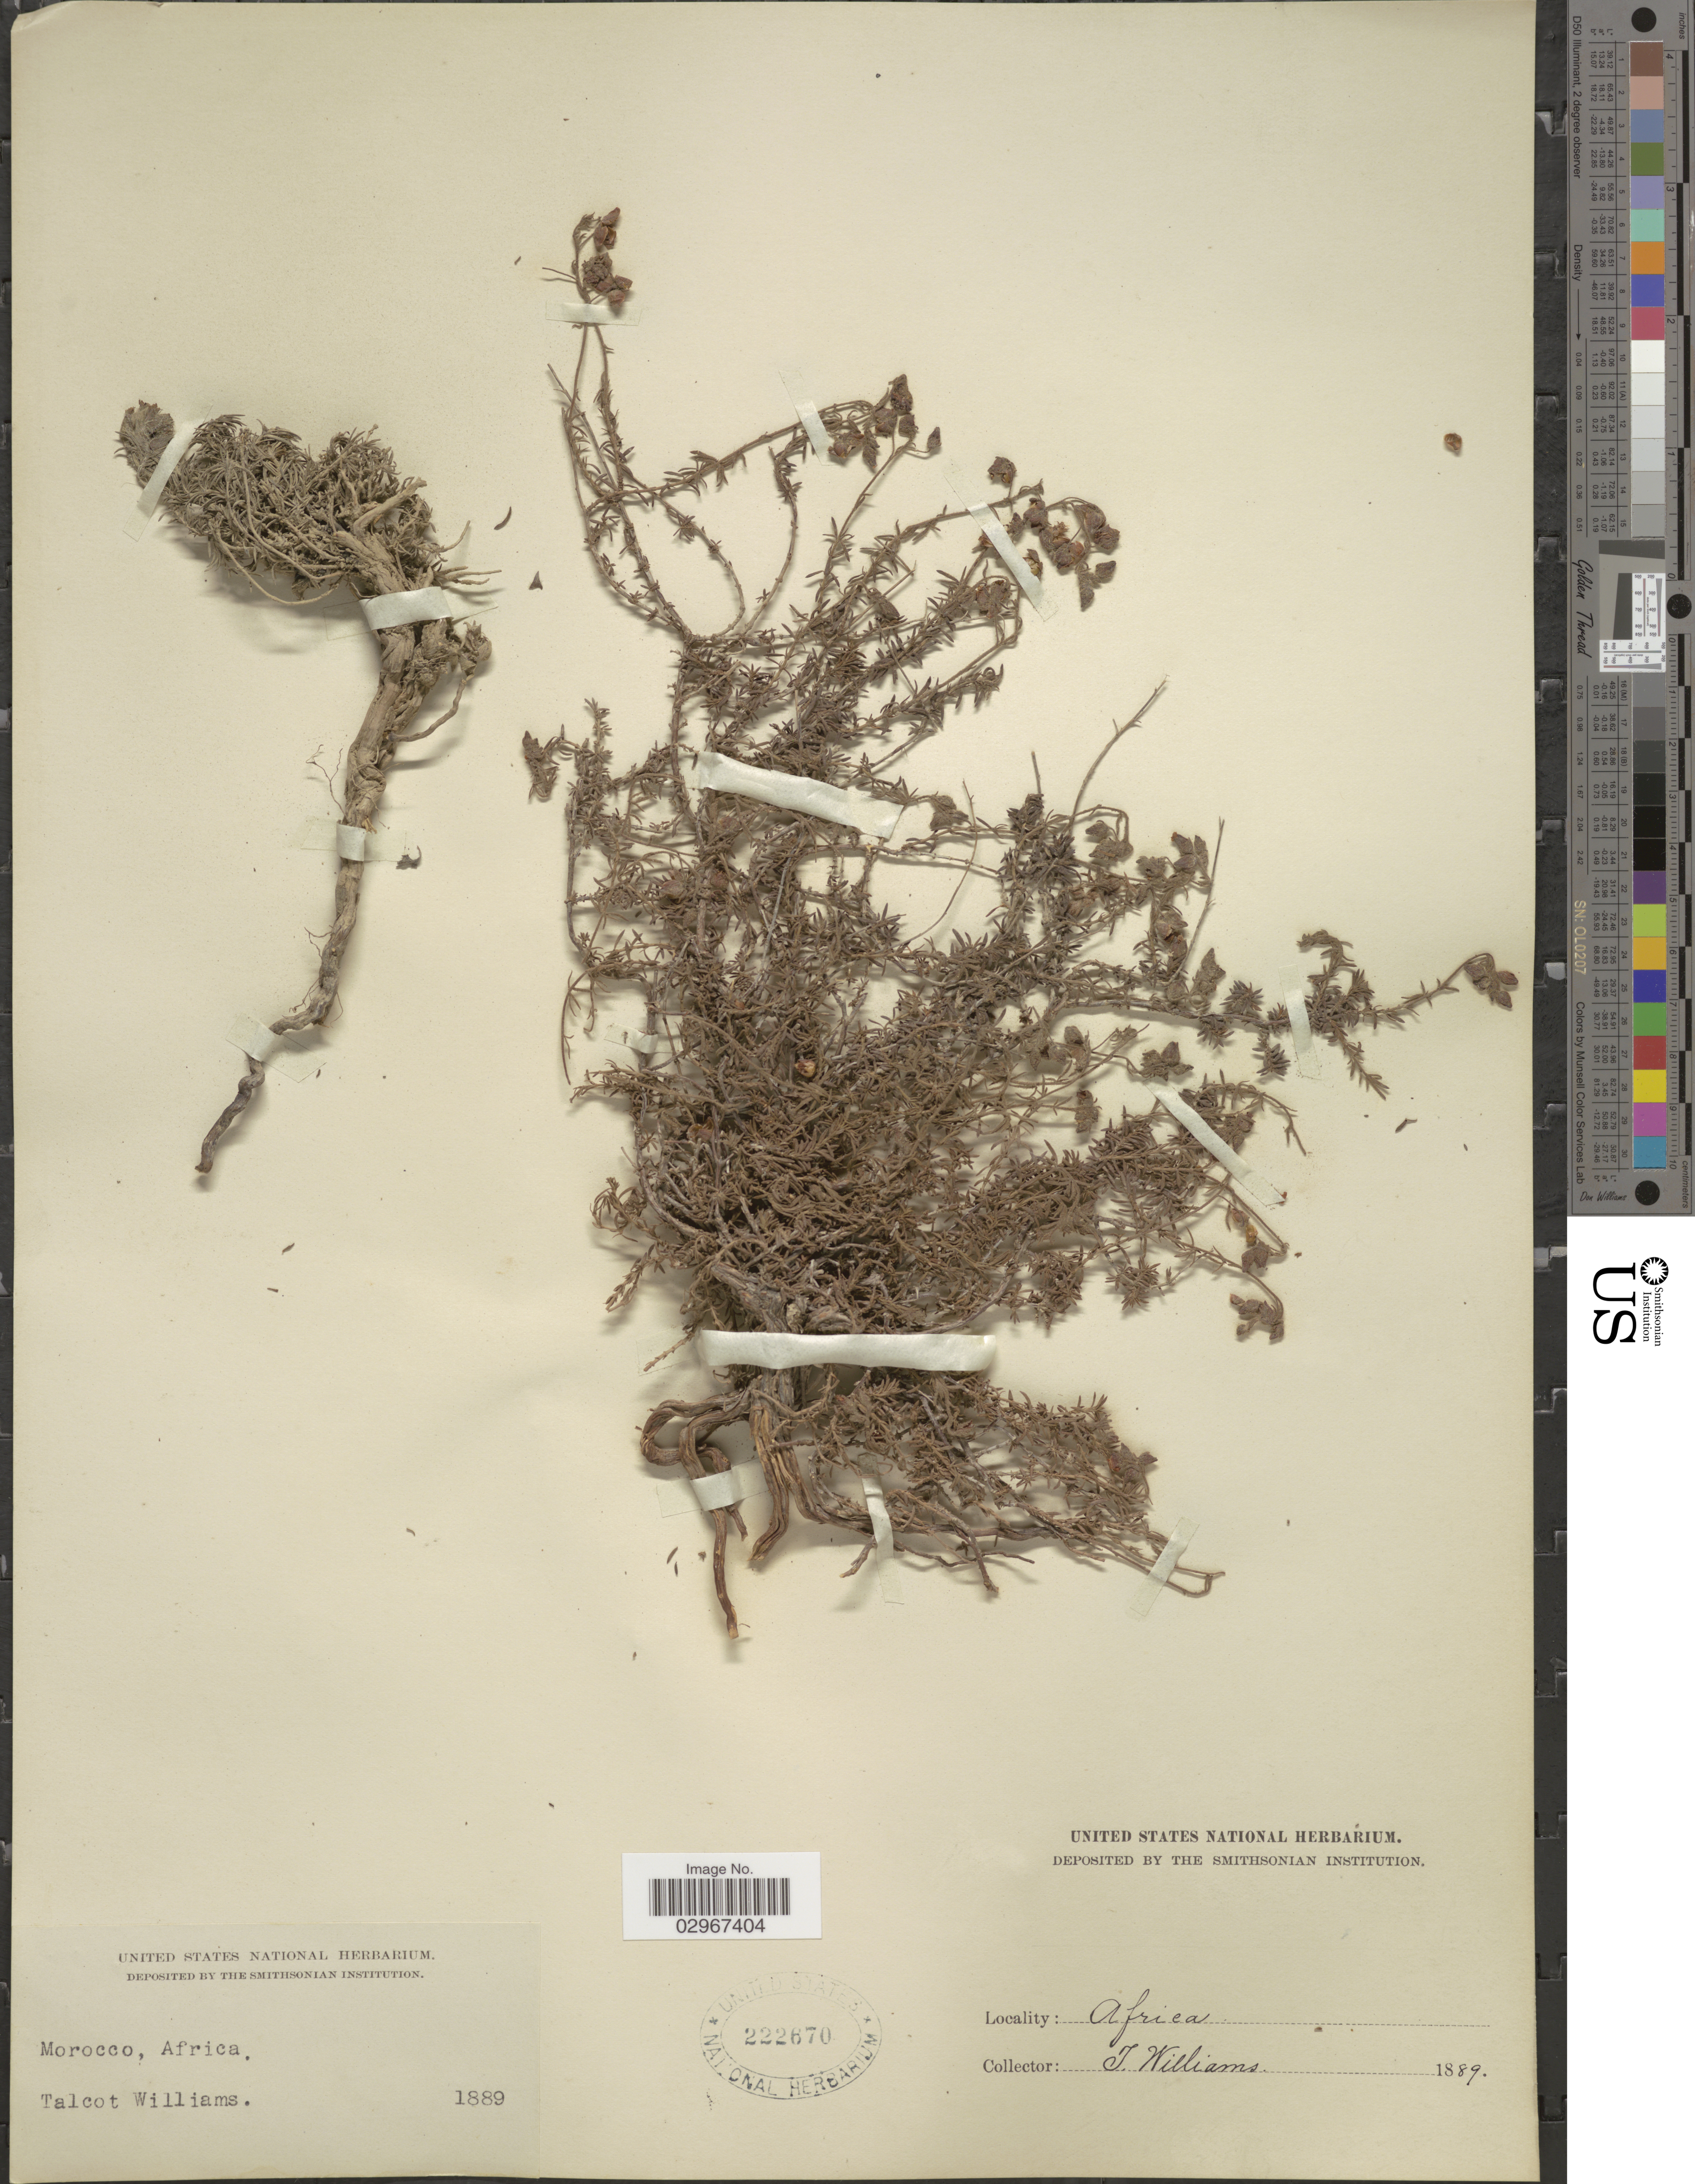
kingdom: Plantae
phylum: Tracheophyta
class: Magnoliopsida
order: Malvales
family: Cistaceae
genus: Helianthemum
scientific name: Helianthemum sp.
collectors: T. Williams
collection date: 1889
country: Morocco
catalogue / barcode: US 222670